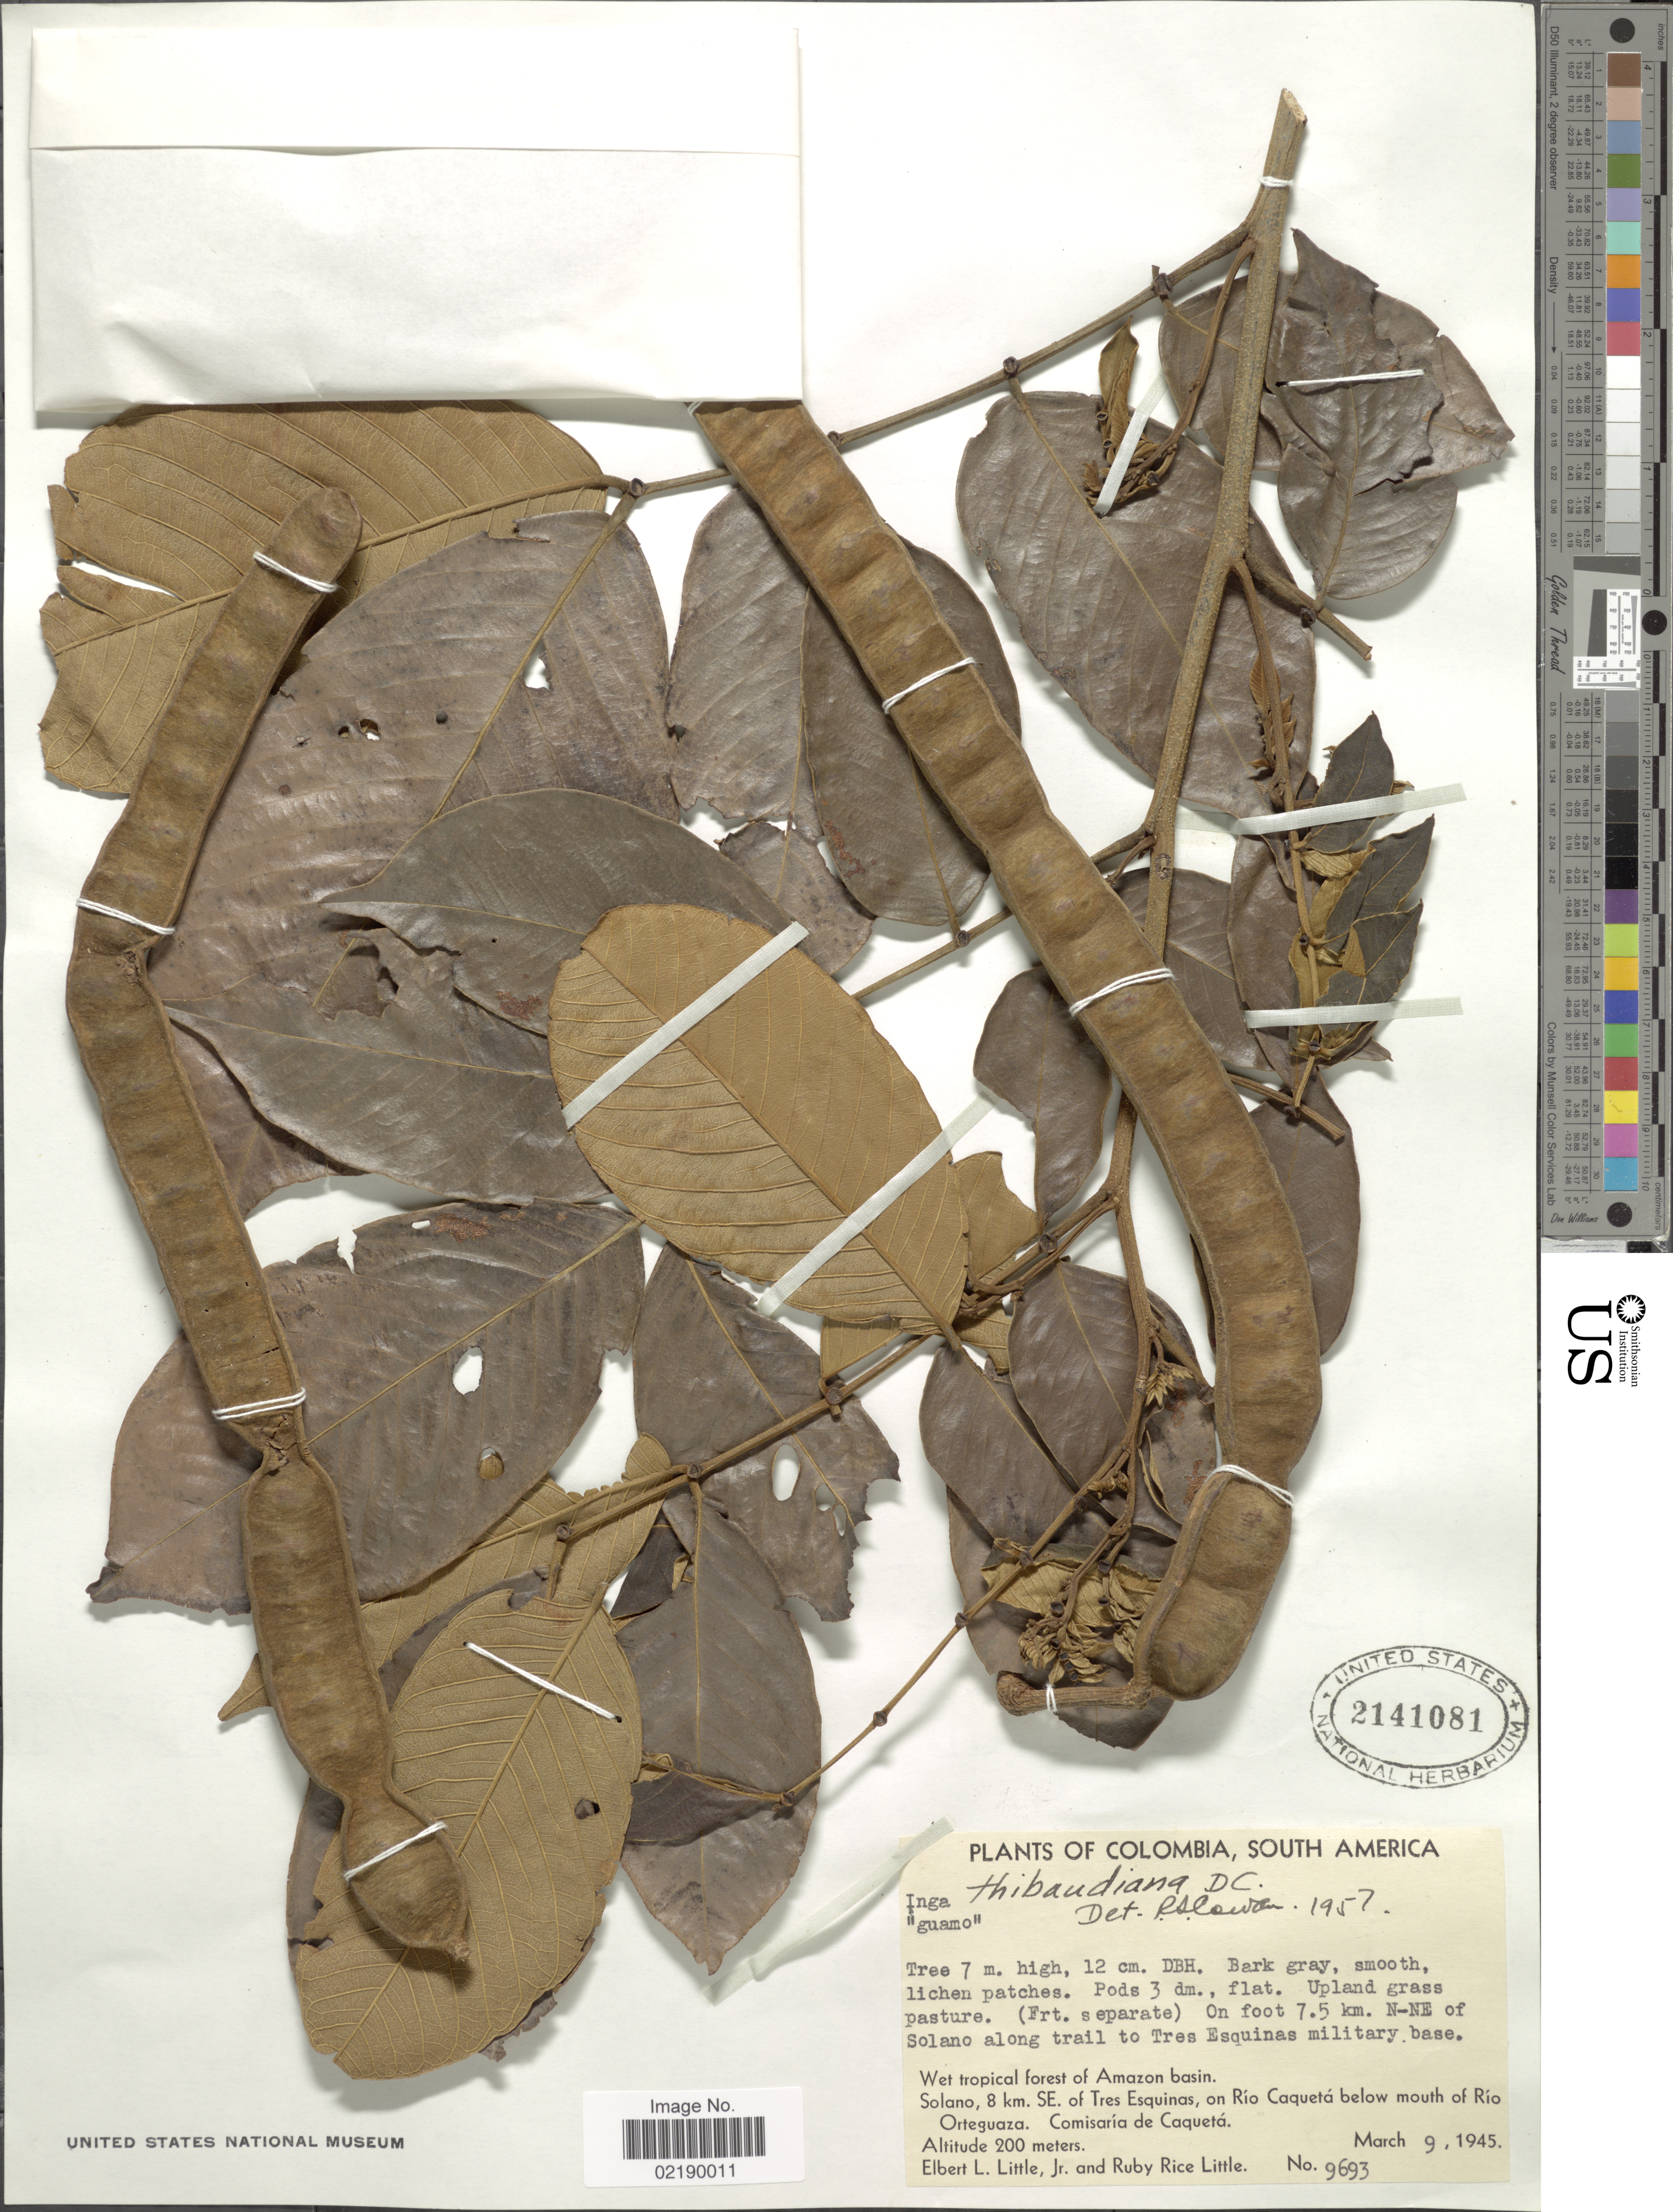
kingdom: Plantae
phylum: Tracheophyta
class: Magnoliopsida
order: Fabales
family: Fabaceae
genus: Inga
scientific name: Inga thibaudiana subsp. thibaudiana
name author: DC.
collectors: E. L. Little & R. R. Little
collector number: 9693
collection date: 1945-03-09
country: Colombia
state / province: Caquetá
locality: On foot 7.5 km. N-NE of Solano along trail to Tres Esquinas military base. Wet tropical forest of Amazon basin. Solano, 8 km SE of Tres Esquinas, on Rio Caqueta below mouth of Rio Orteguaza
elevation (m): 200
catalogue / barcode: US 2141081